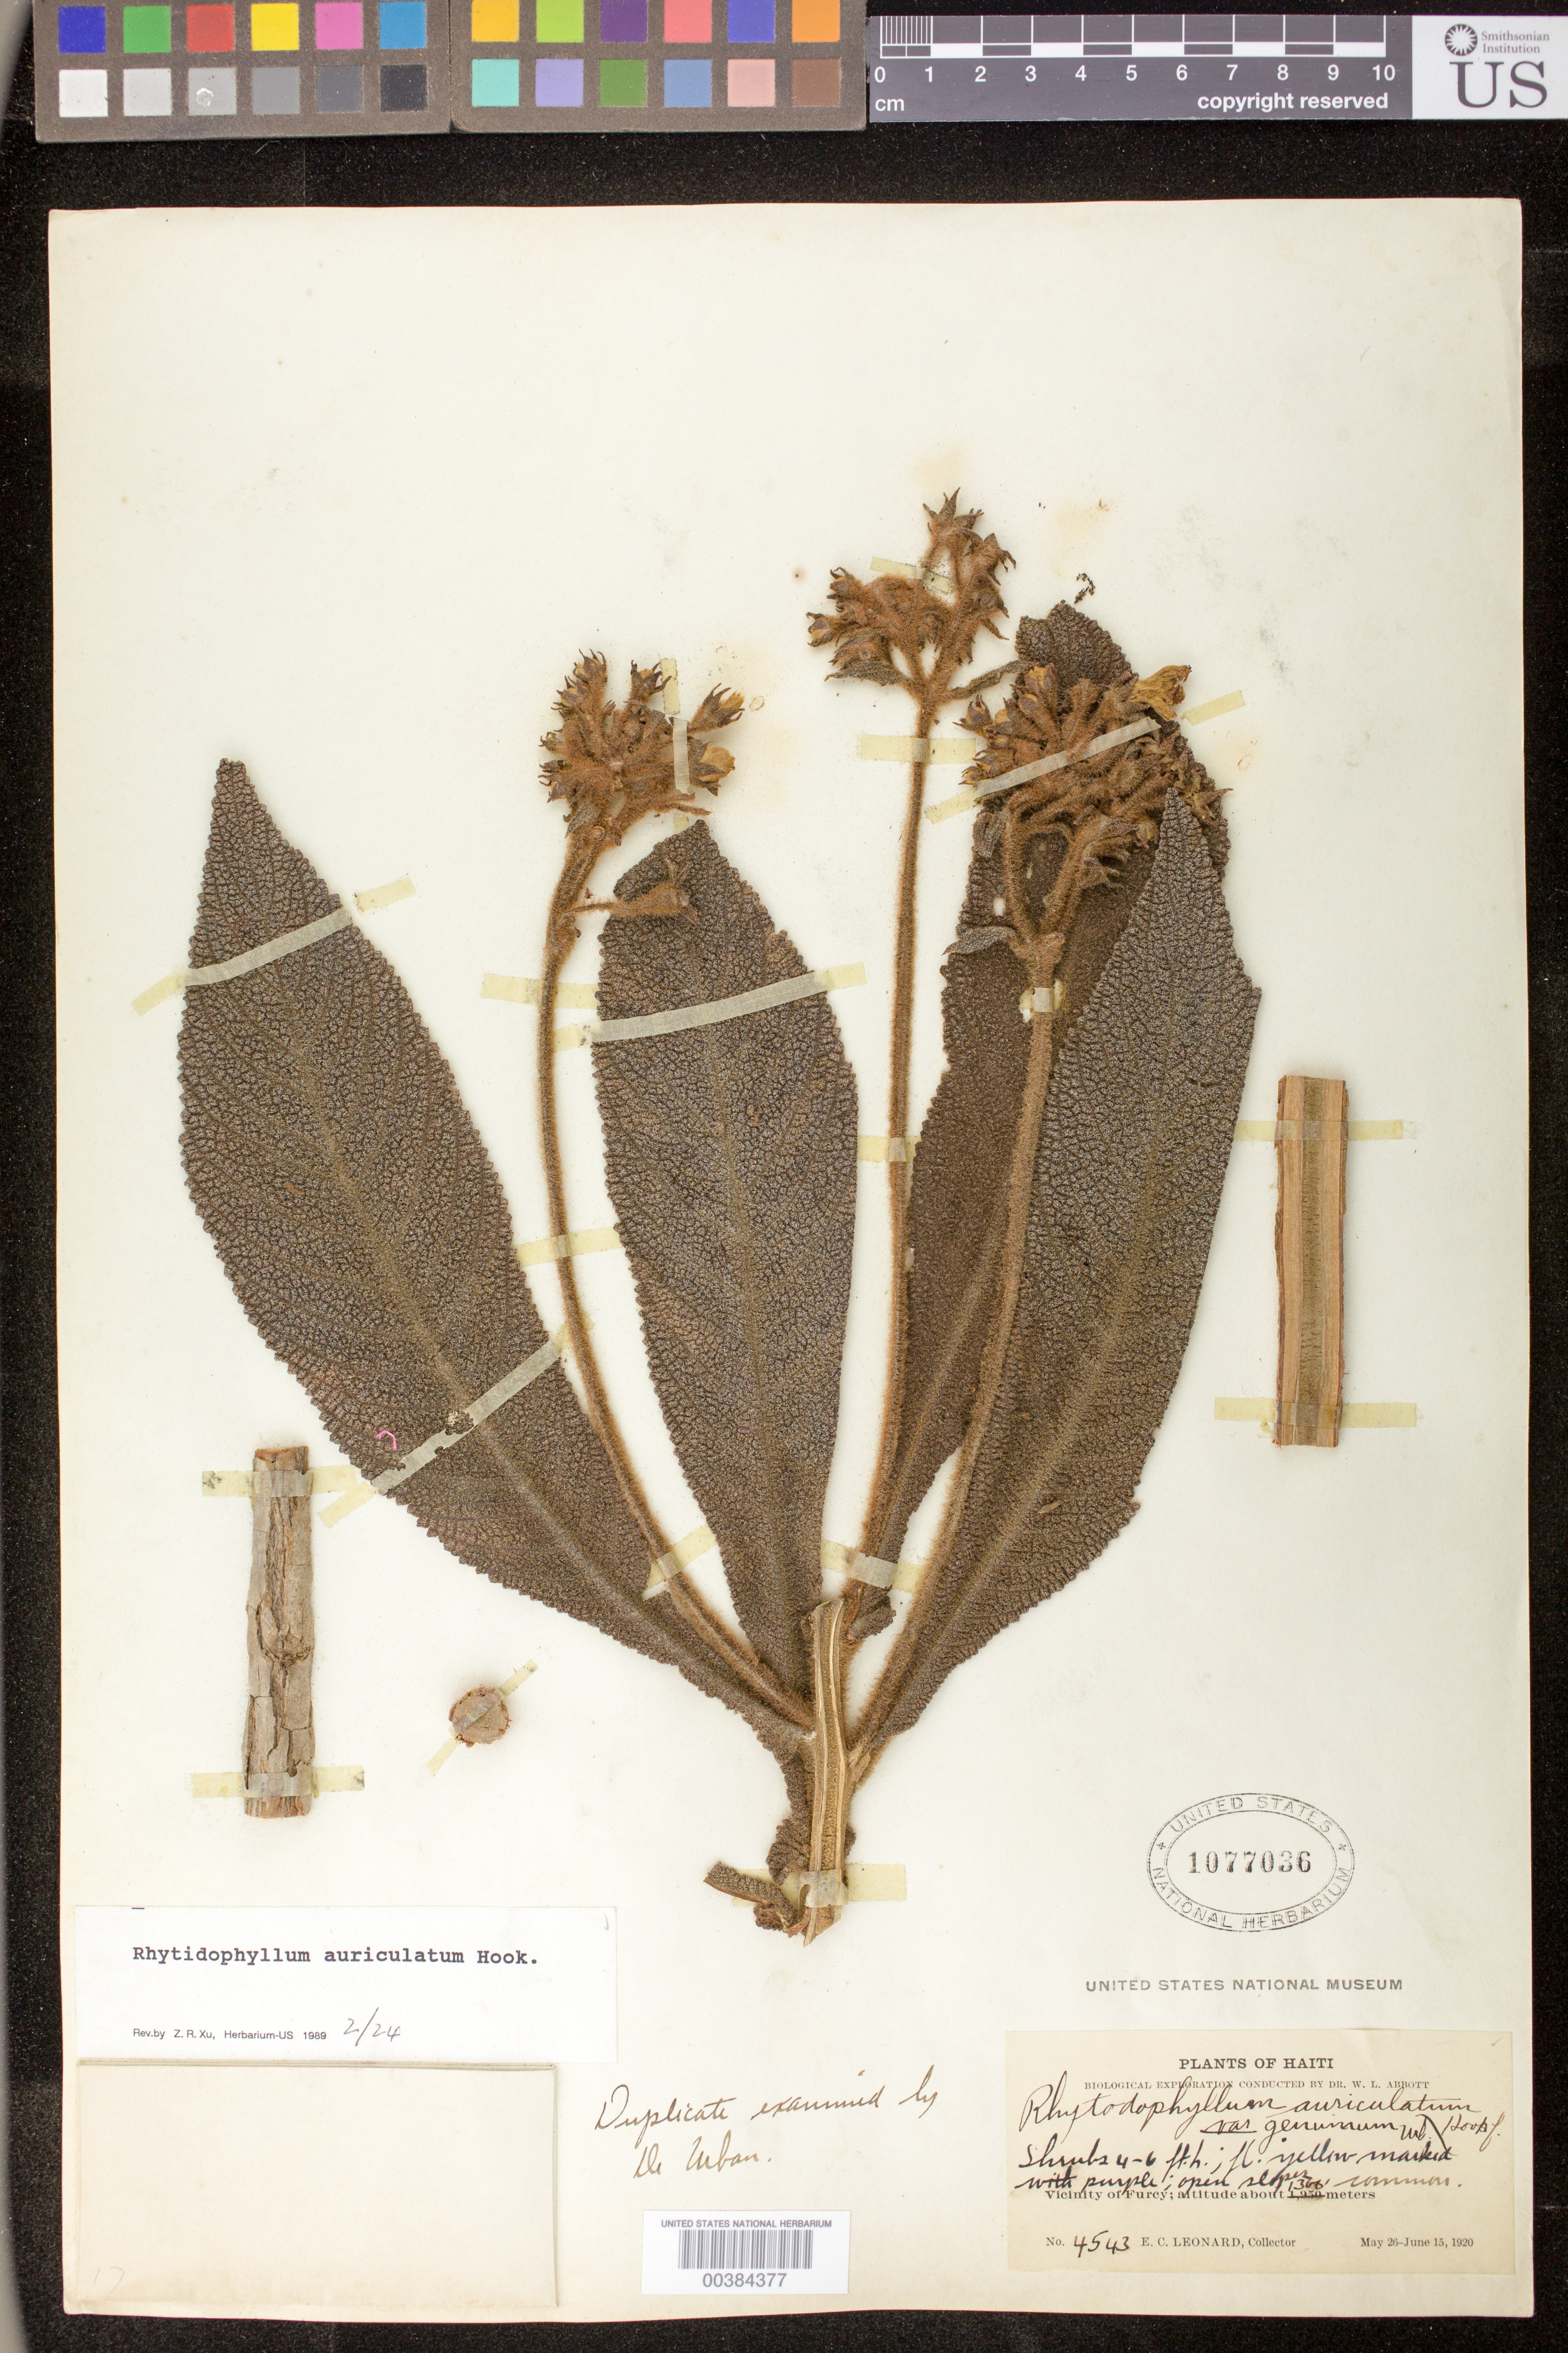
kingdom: Plantae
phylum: Tracheophyta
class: Magnoliopsida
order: Lamiales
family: Gesneriaceae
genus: Rhytidophyllum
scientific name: Rhytidophyllum auriculatum var. angustatum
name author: Urb.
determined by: Skog, Laurence E.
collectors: E. C. Leonard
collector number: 4543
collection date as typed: May-Jun 1920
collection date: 1920-05/1920-06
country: Haiti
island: Hispaniola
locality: Vicinity of Furcy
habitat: Open slopes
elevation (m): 1300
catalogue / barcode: US 1077036